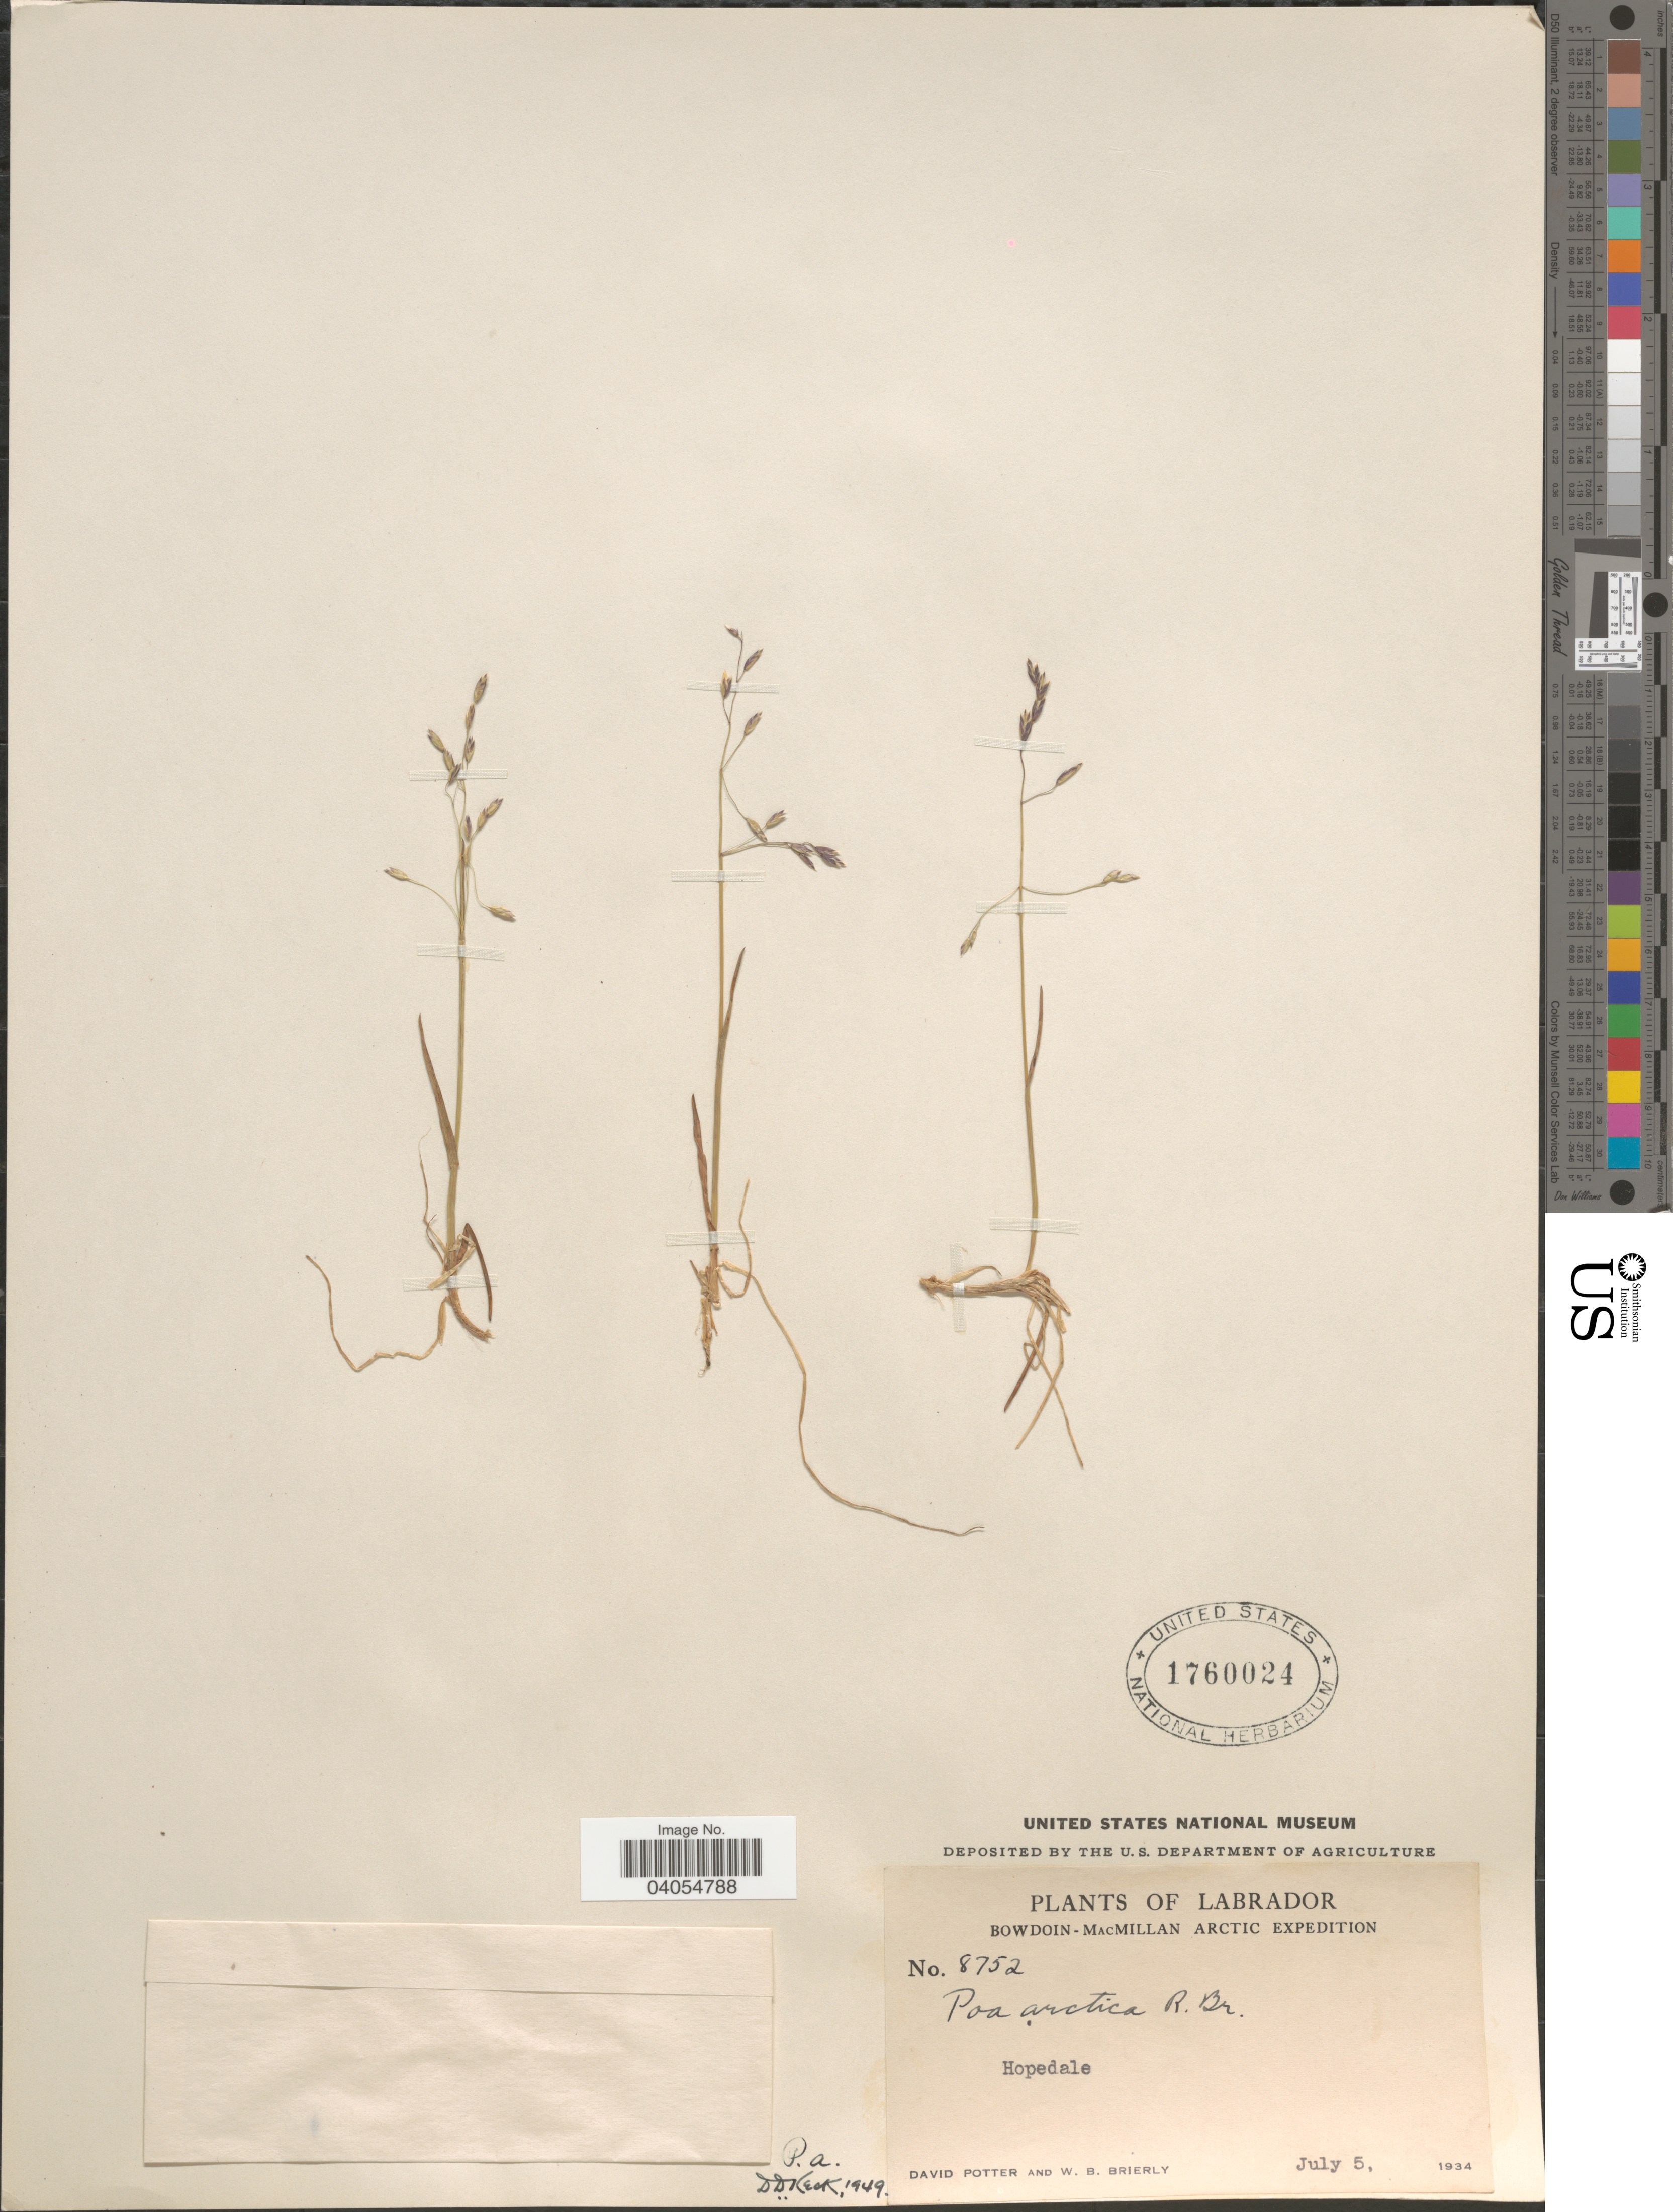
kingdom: Plantae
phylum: Tracheophyta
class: Liliopsida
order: Poales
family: Poaceae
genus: Poa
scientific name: Poa arctica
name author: R. Br.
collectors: D. Potter & W. Brierly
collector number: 8752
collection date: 1934-07-05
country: Canada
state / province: Newfoundland and Labrador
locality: Labrador. Hopedale.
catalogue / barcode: US 1760024